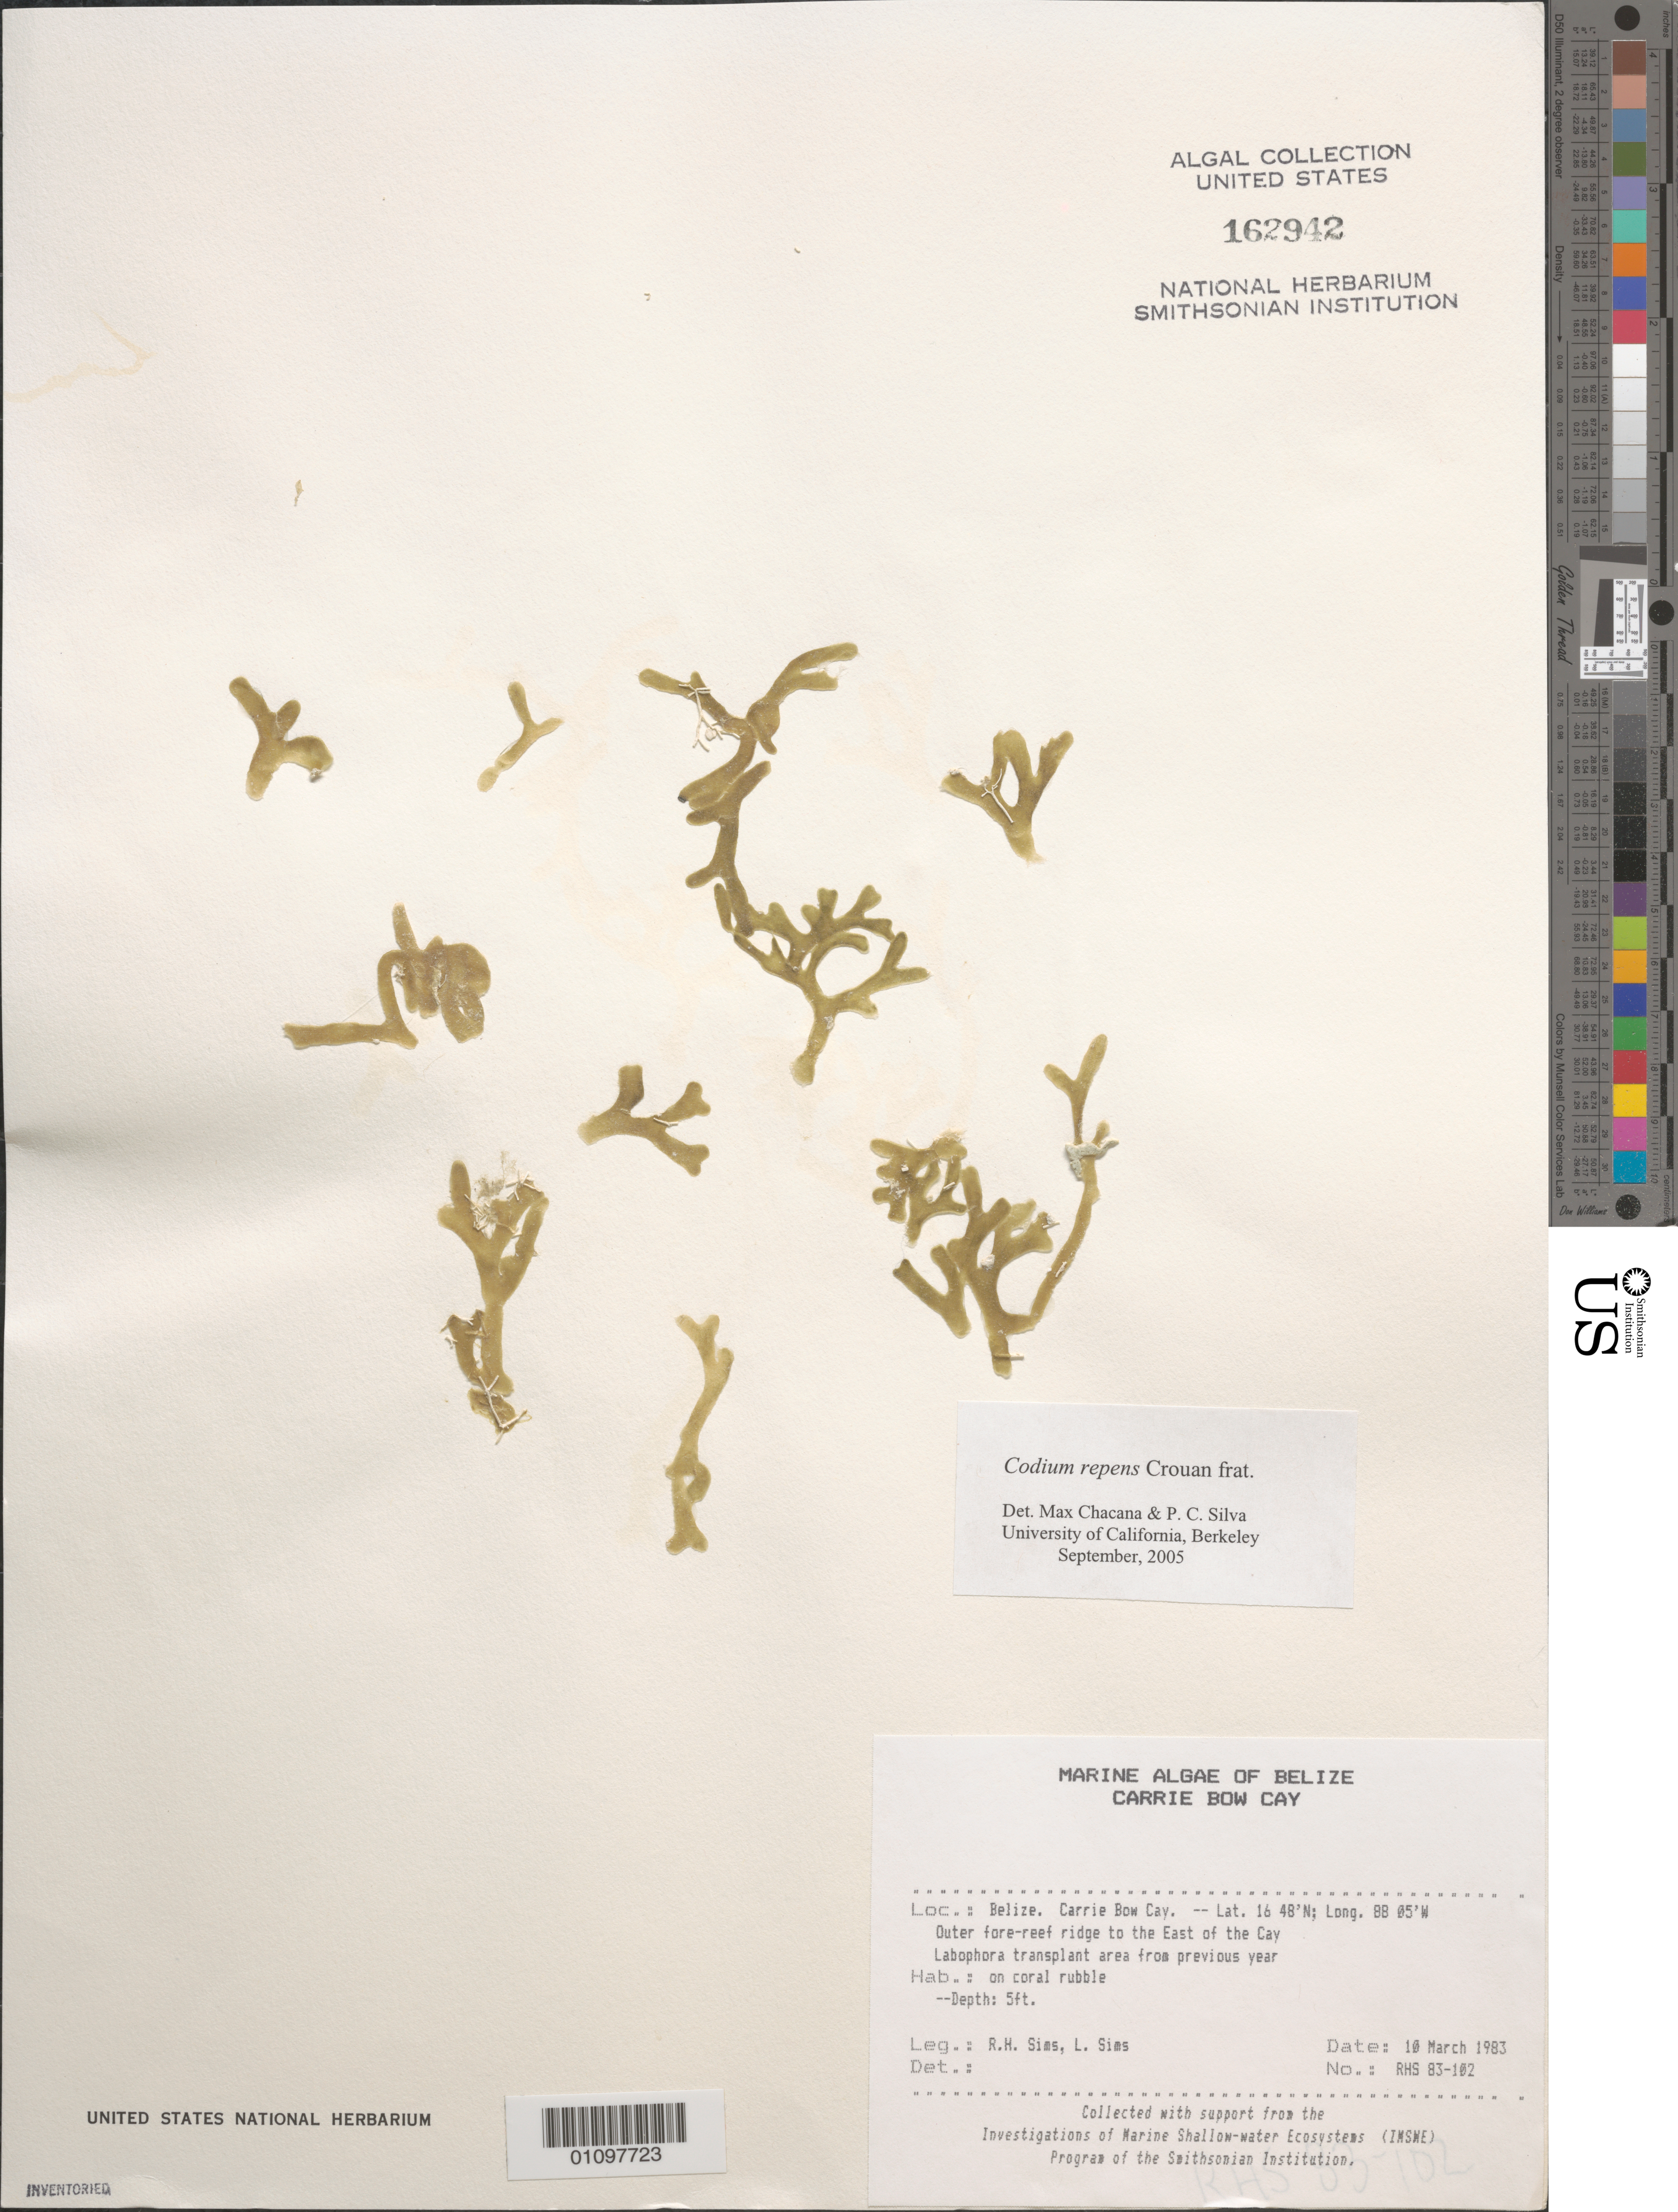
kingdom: Plantae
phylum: Chlorophyta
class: Ulvophyceae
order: Bryopsidales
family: Codiaceae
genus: Codium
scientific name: Codium repens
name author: P. Crouan & H. Crouan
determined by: Chacana, M. E.; Silva, P. C.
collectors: R. H. Sims & L. L. Sims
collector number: RHS 83-102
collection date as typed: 10 Mar 1983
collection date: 1983-03-10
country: Belize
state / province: Stann Creek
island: Carrie Bow Cay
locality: Outer fore-reef ridge to east of Carrie Bow Cay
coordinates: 16 48'N, 88 05'W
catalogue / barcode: US 162942